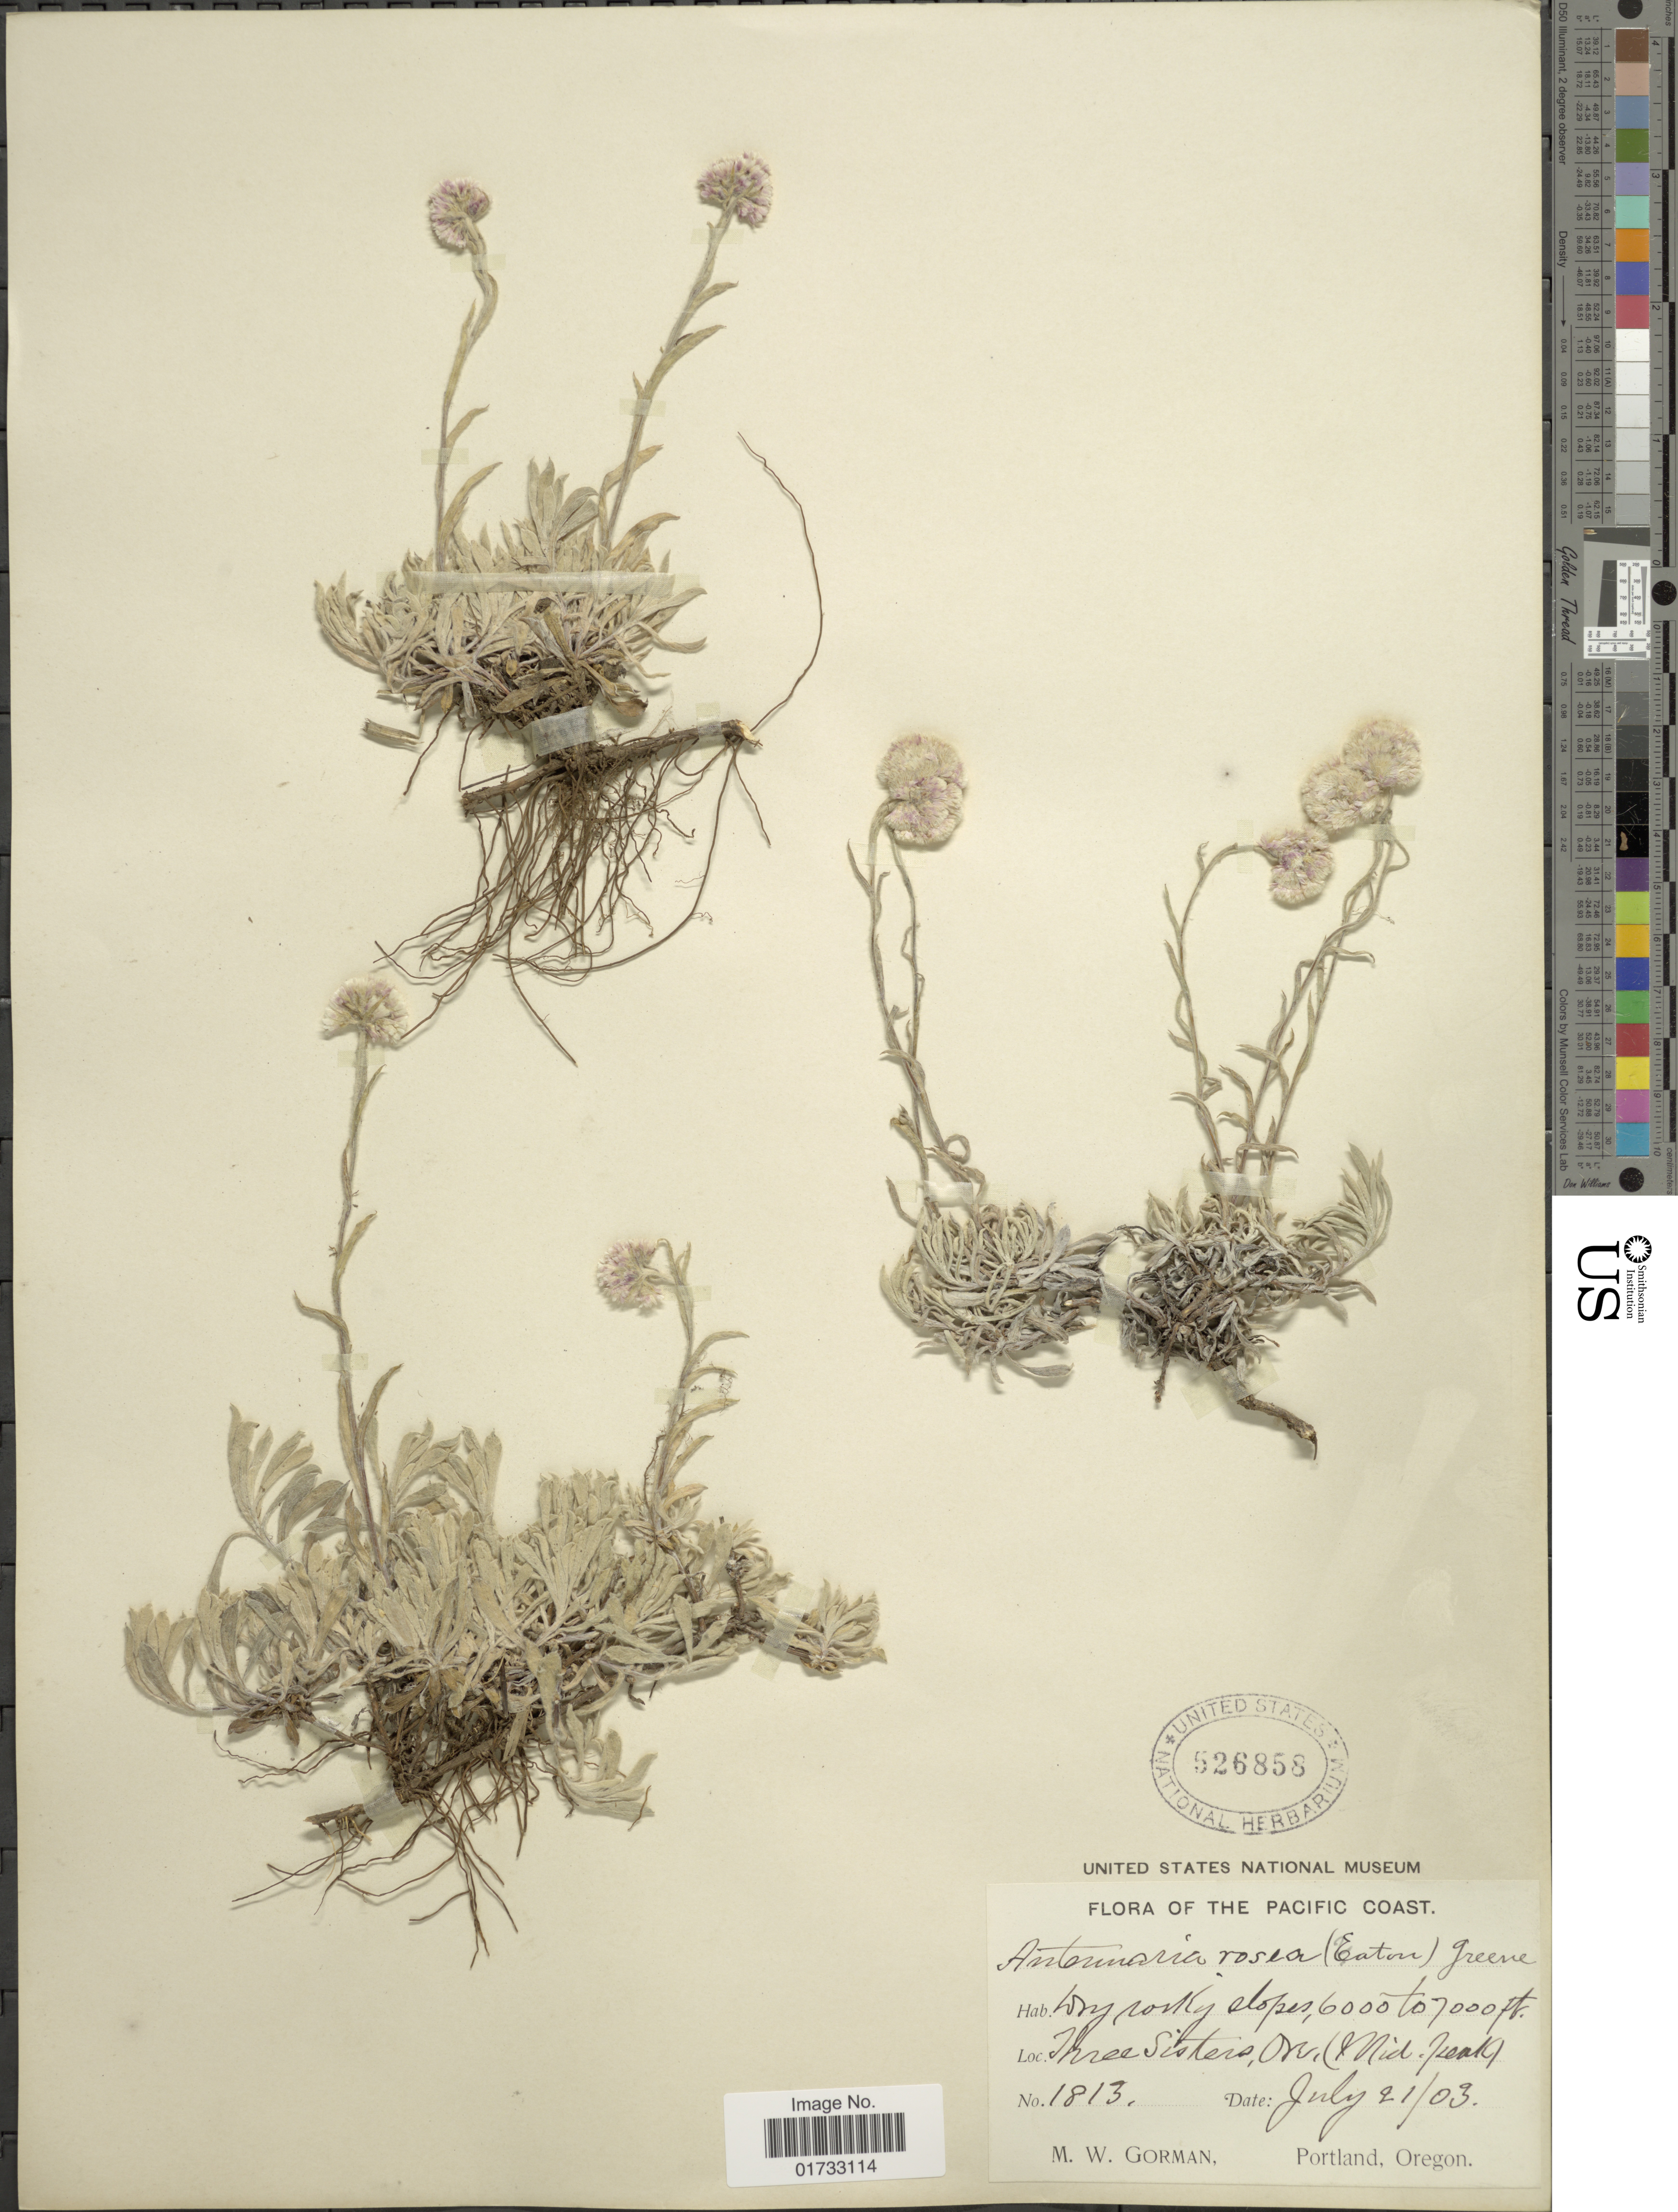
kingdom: Plantae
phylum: Tracheophyta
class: Magnoliopsida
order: Asterales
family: Asteraceae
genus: Antennaria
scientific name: Antennaria rosea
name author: Greene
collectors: M. W. Gorman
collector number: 1813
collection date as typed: Transcribed d/m/y: 21/7/3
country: United States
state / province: Oregon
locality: Dry rocky slopes, Three Sisters, (Mid. peak)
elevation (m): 1829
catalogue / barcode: US 526858